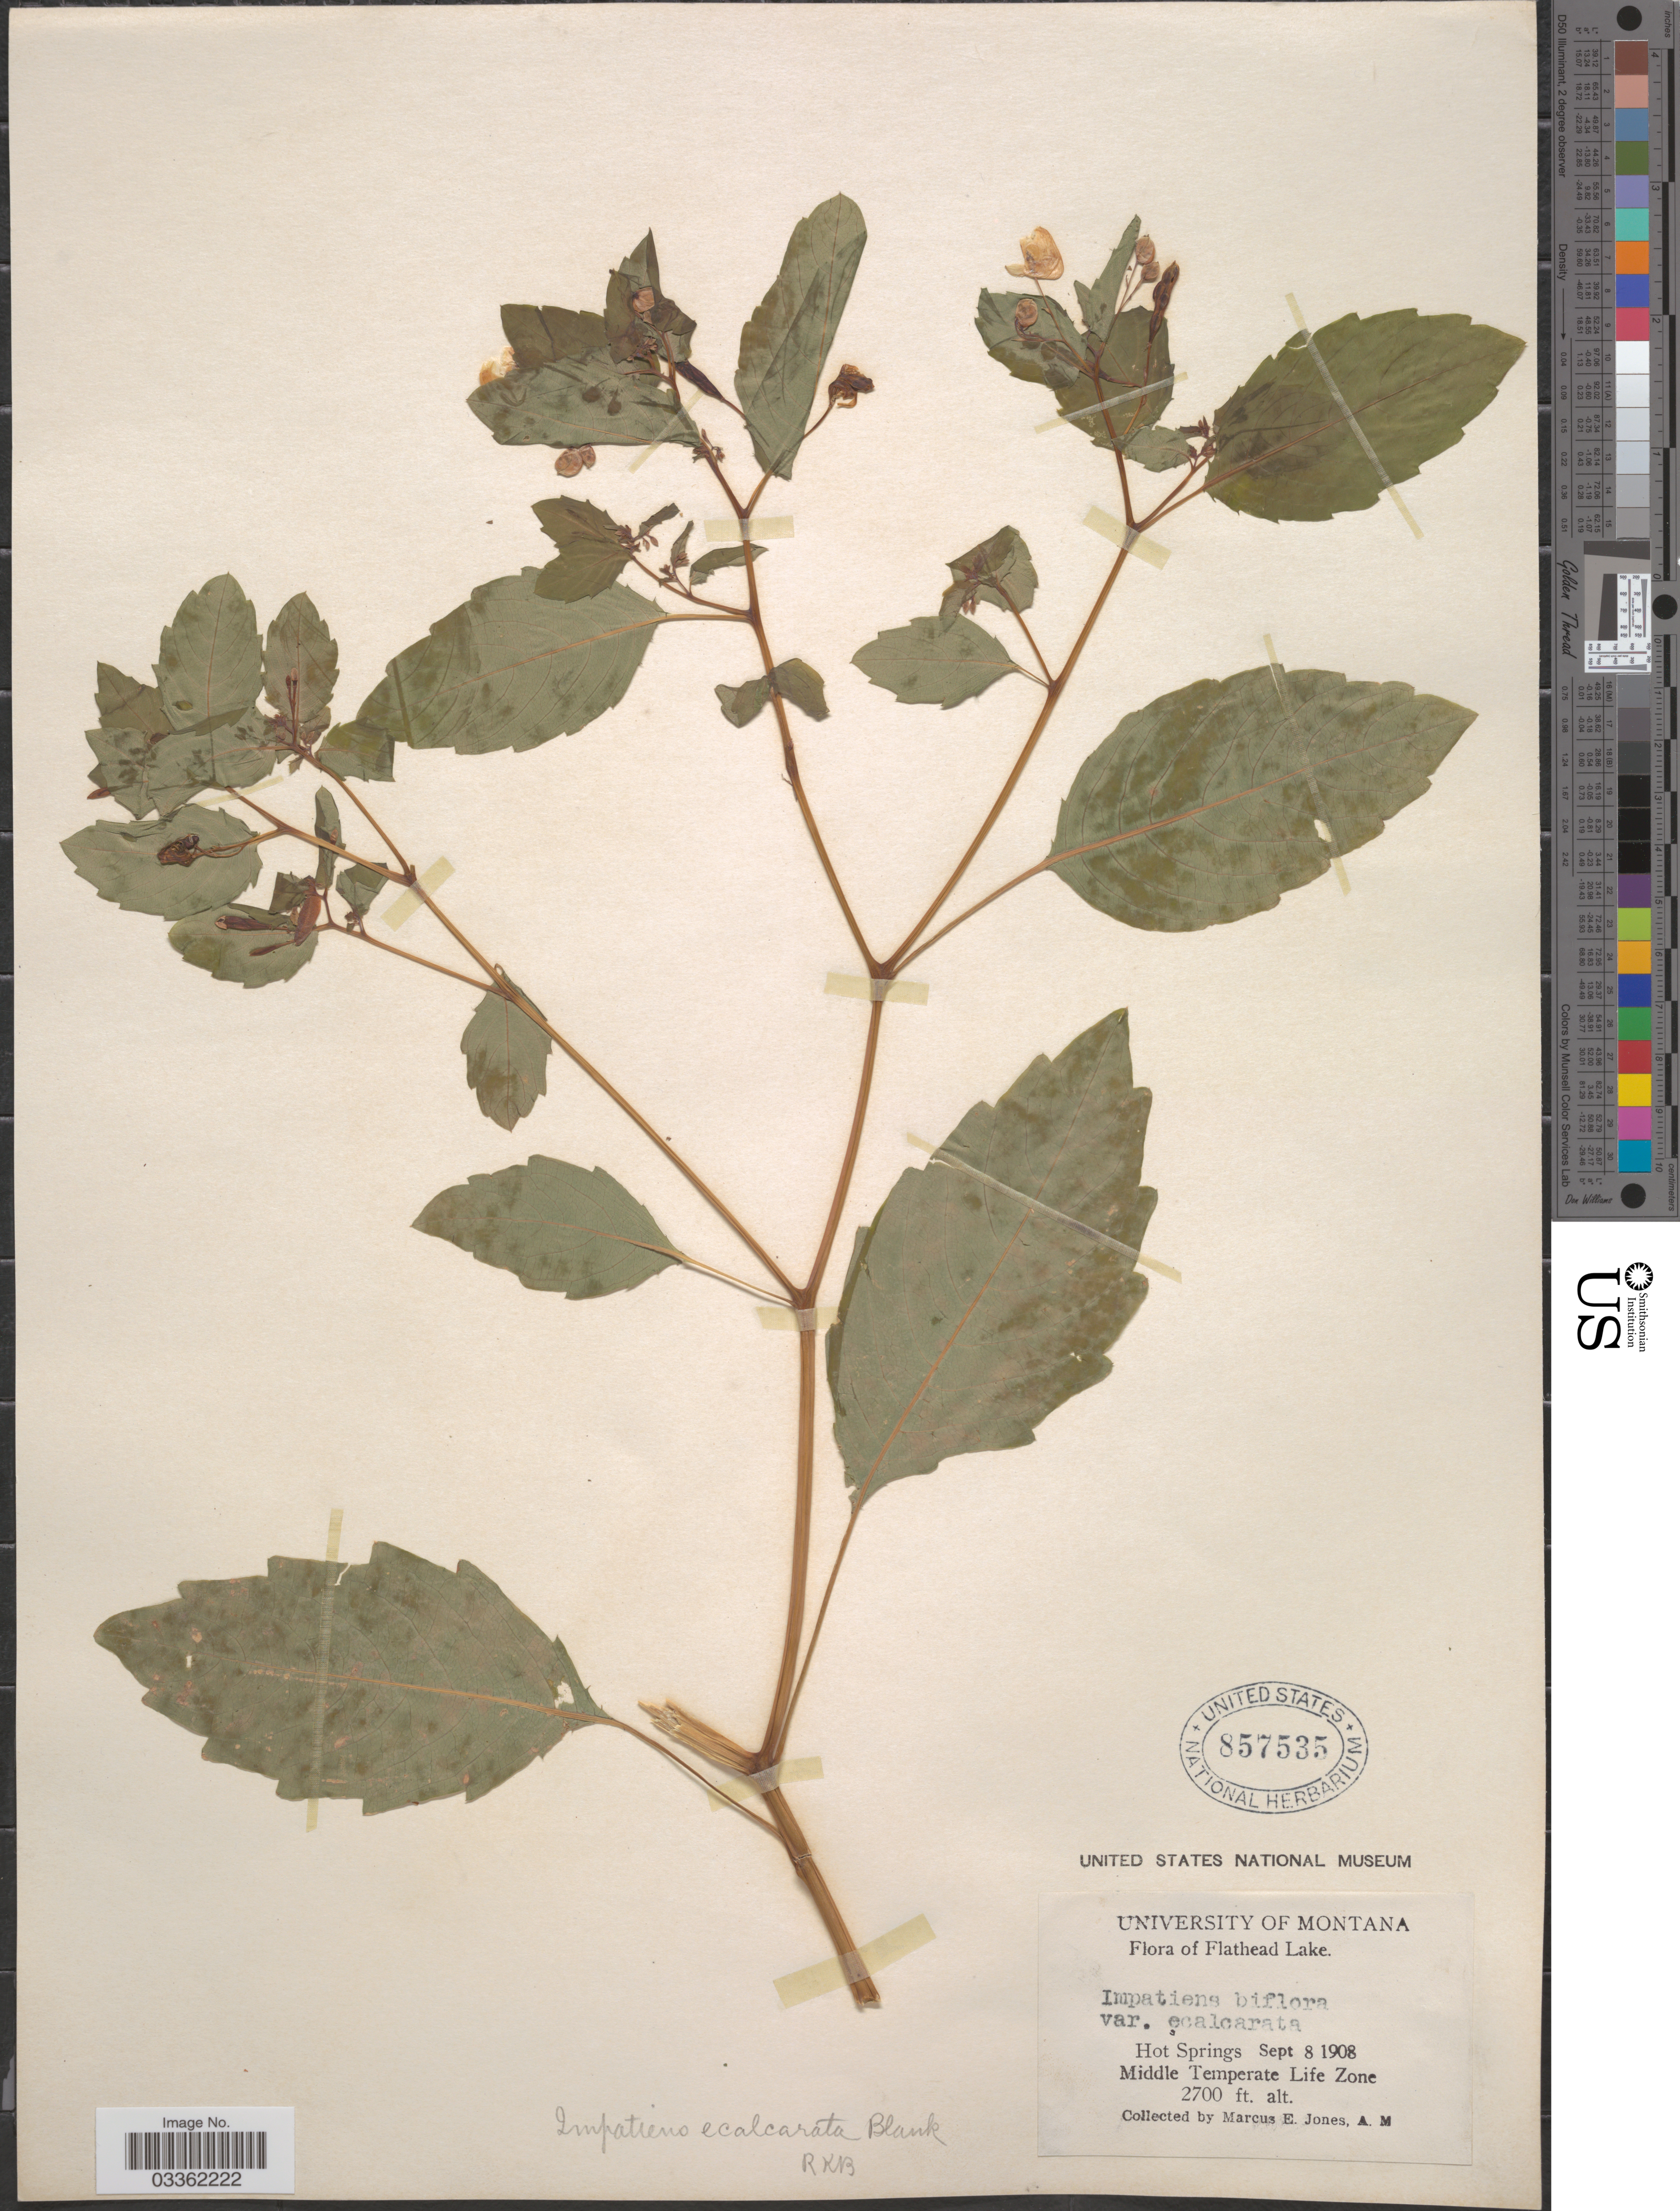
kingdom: Plantae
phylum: Tracheophyta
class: Magnoliopsida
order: Ericales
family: Balsaminaceae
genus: Impatiens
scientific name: Impatiens acaulis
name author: Arn.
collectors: M. E. Jones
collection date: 1908-09-08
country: United States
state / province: Montana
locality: Flathead Lake, Hot Springs, Middle Temperate Life Zone.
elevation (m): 823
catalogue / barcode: US 857535